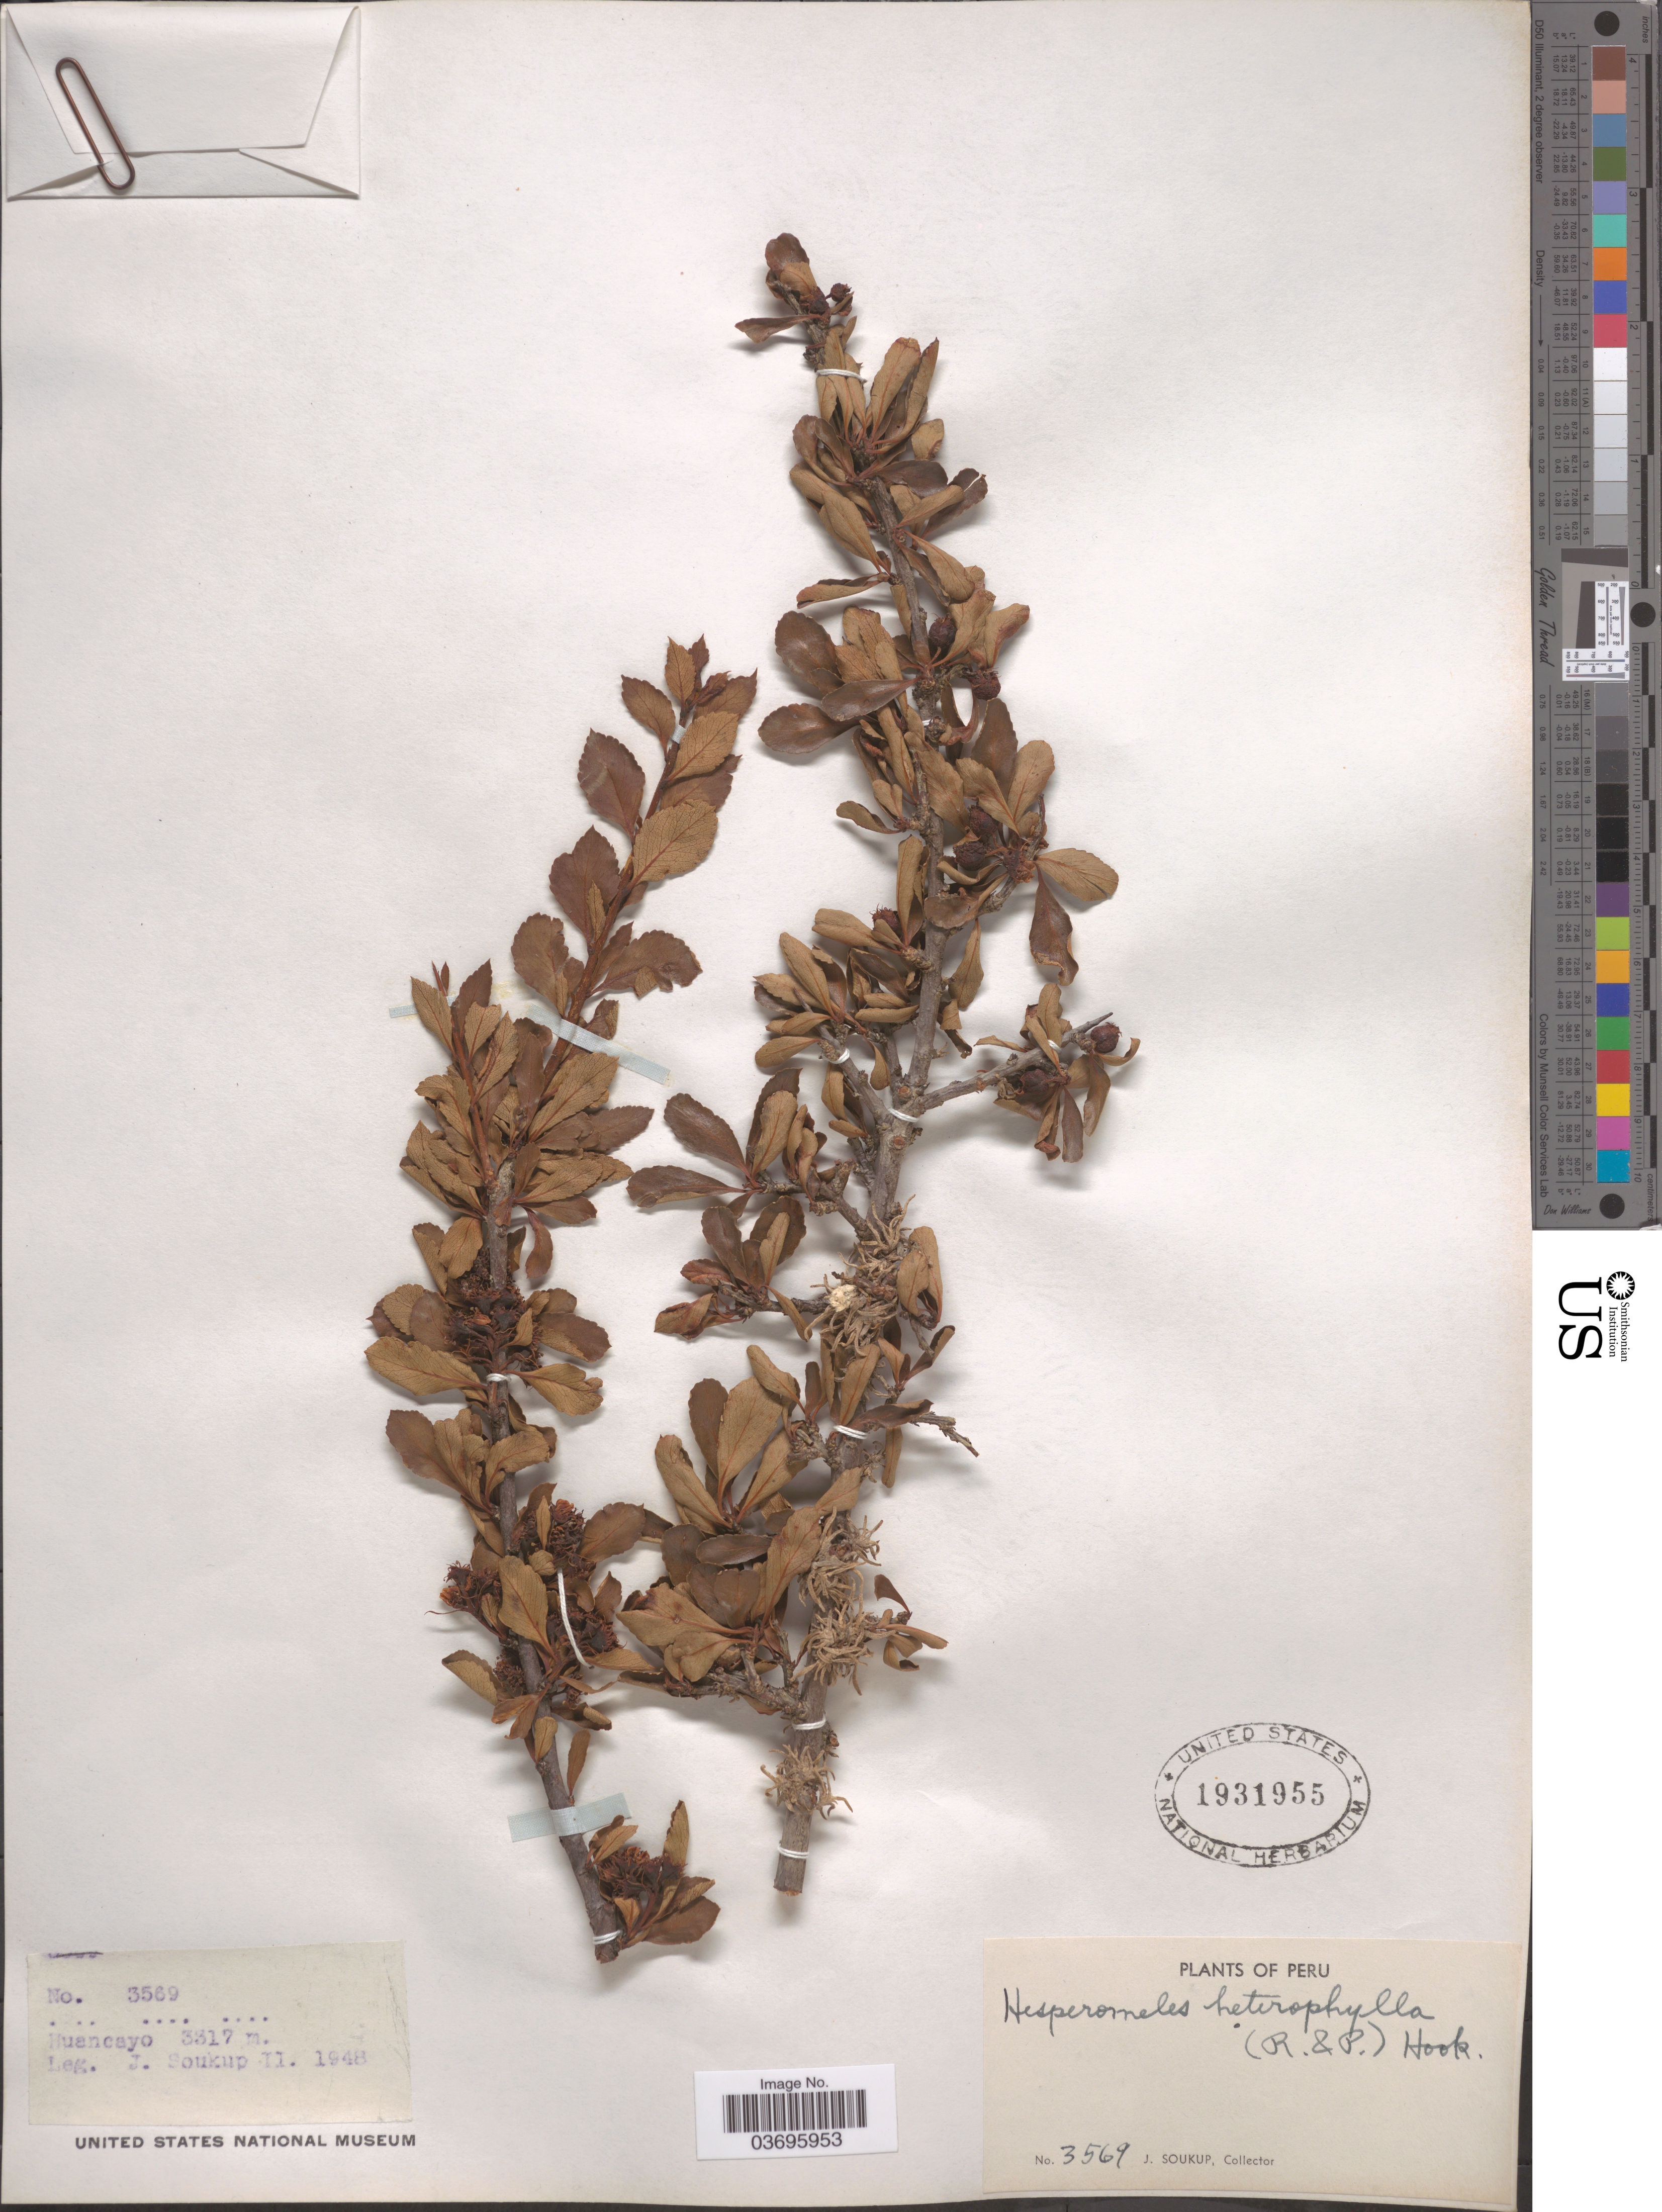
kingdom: Plantae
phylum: Tracheophyta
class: Magnoliopsida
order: Rosales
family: Rosaceae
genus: Hesperomeles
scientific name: Hesperomeles heterophylla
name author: (Ruiz & Pav.) Hook.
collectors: J. Soukup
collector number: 3569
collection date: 1948-02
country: Peru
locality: Huancayo.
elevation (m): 3317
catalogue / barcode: US 1931955